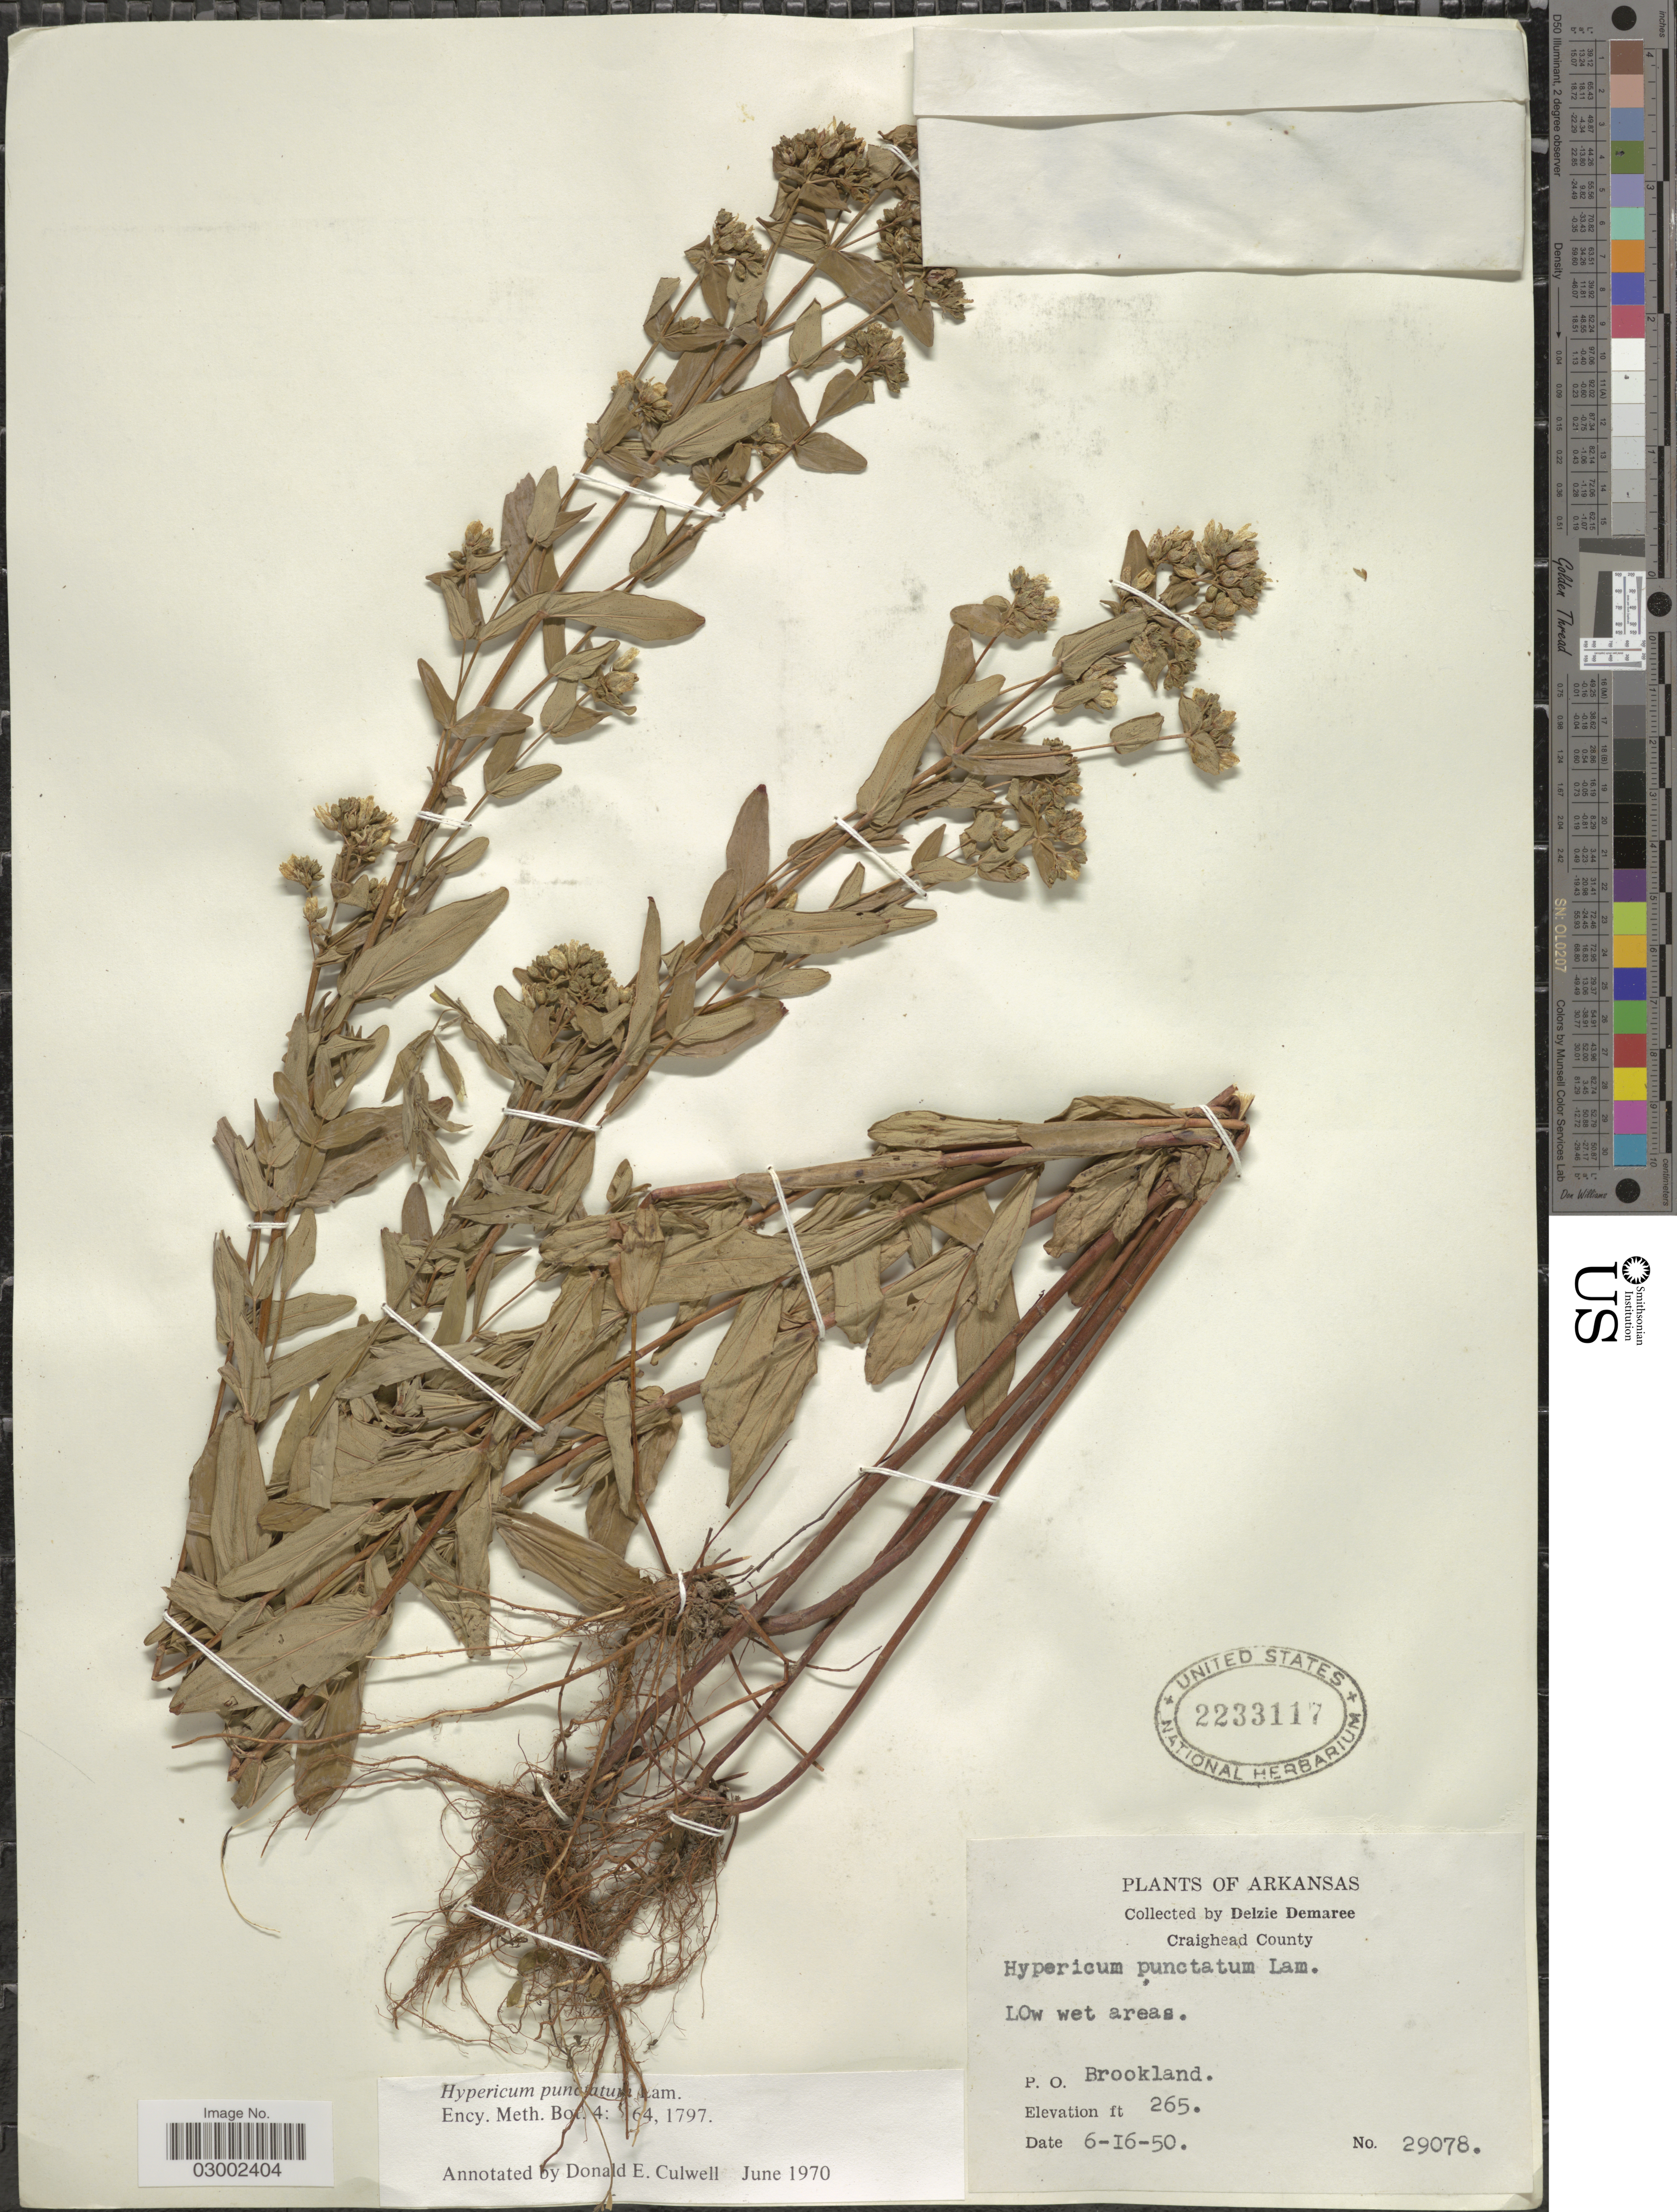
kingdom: Plantae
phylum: Tracheophyta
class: Magnoliopsida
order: Malpighiales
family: Hypericaceae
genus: Hypericum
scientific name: Hypericum punctatum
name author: Lam.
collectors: D. Demaree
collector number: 29078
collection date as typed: Transcribed d/m/y: 16/6/50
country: United States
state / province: Arkansas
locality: Craighead County. P. O. Brookland.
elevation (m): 81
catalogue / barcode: US 2233117